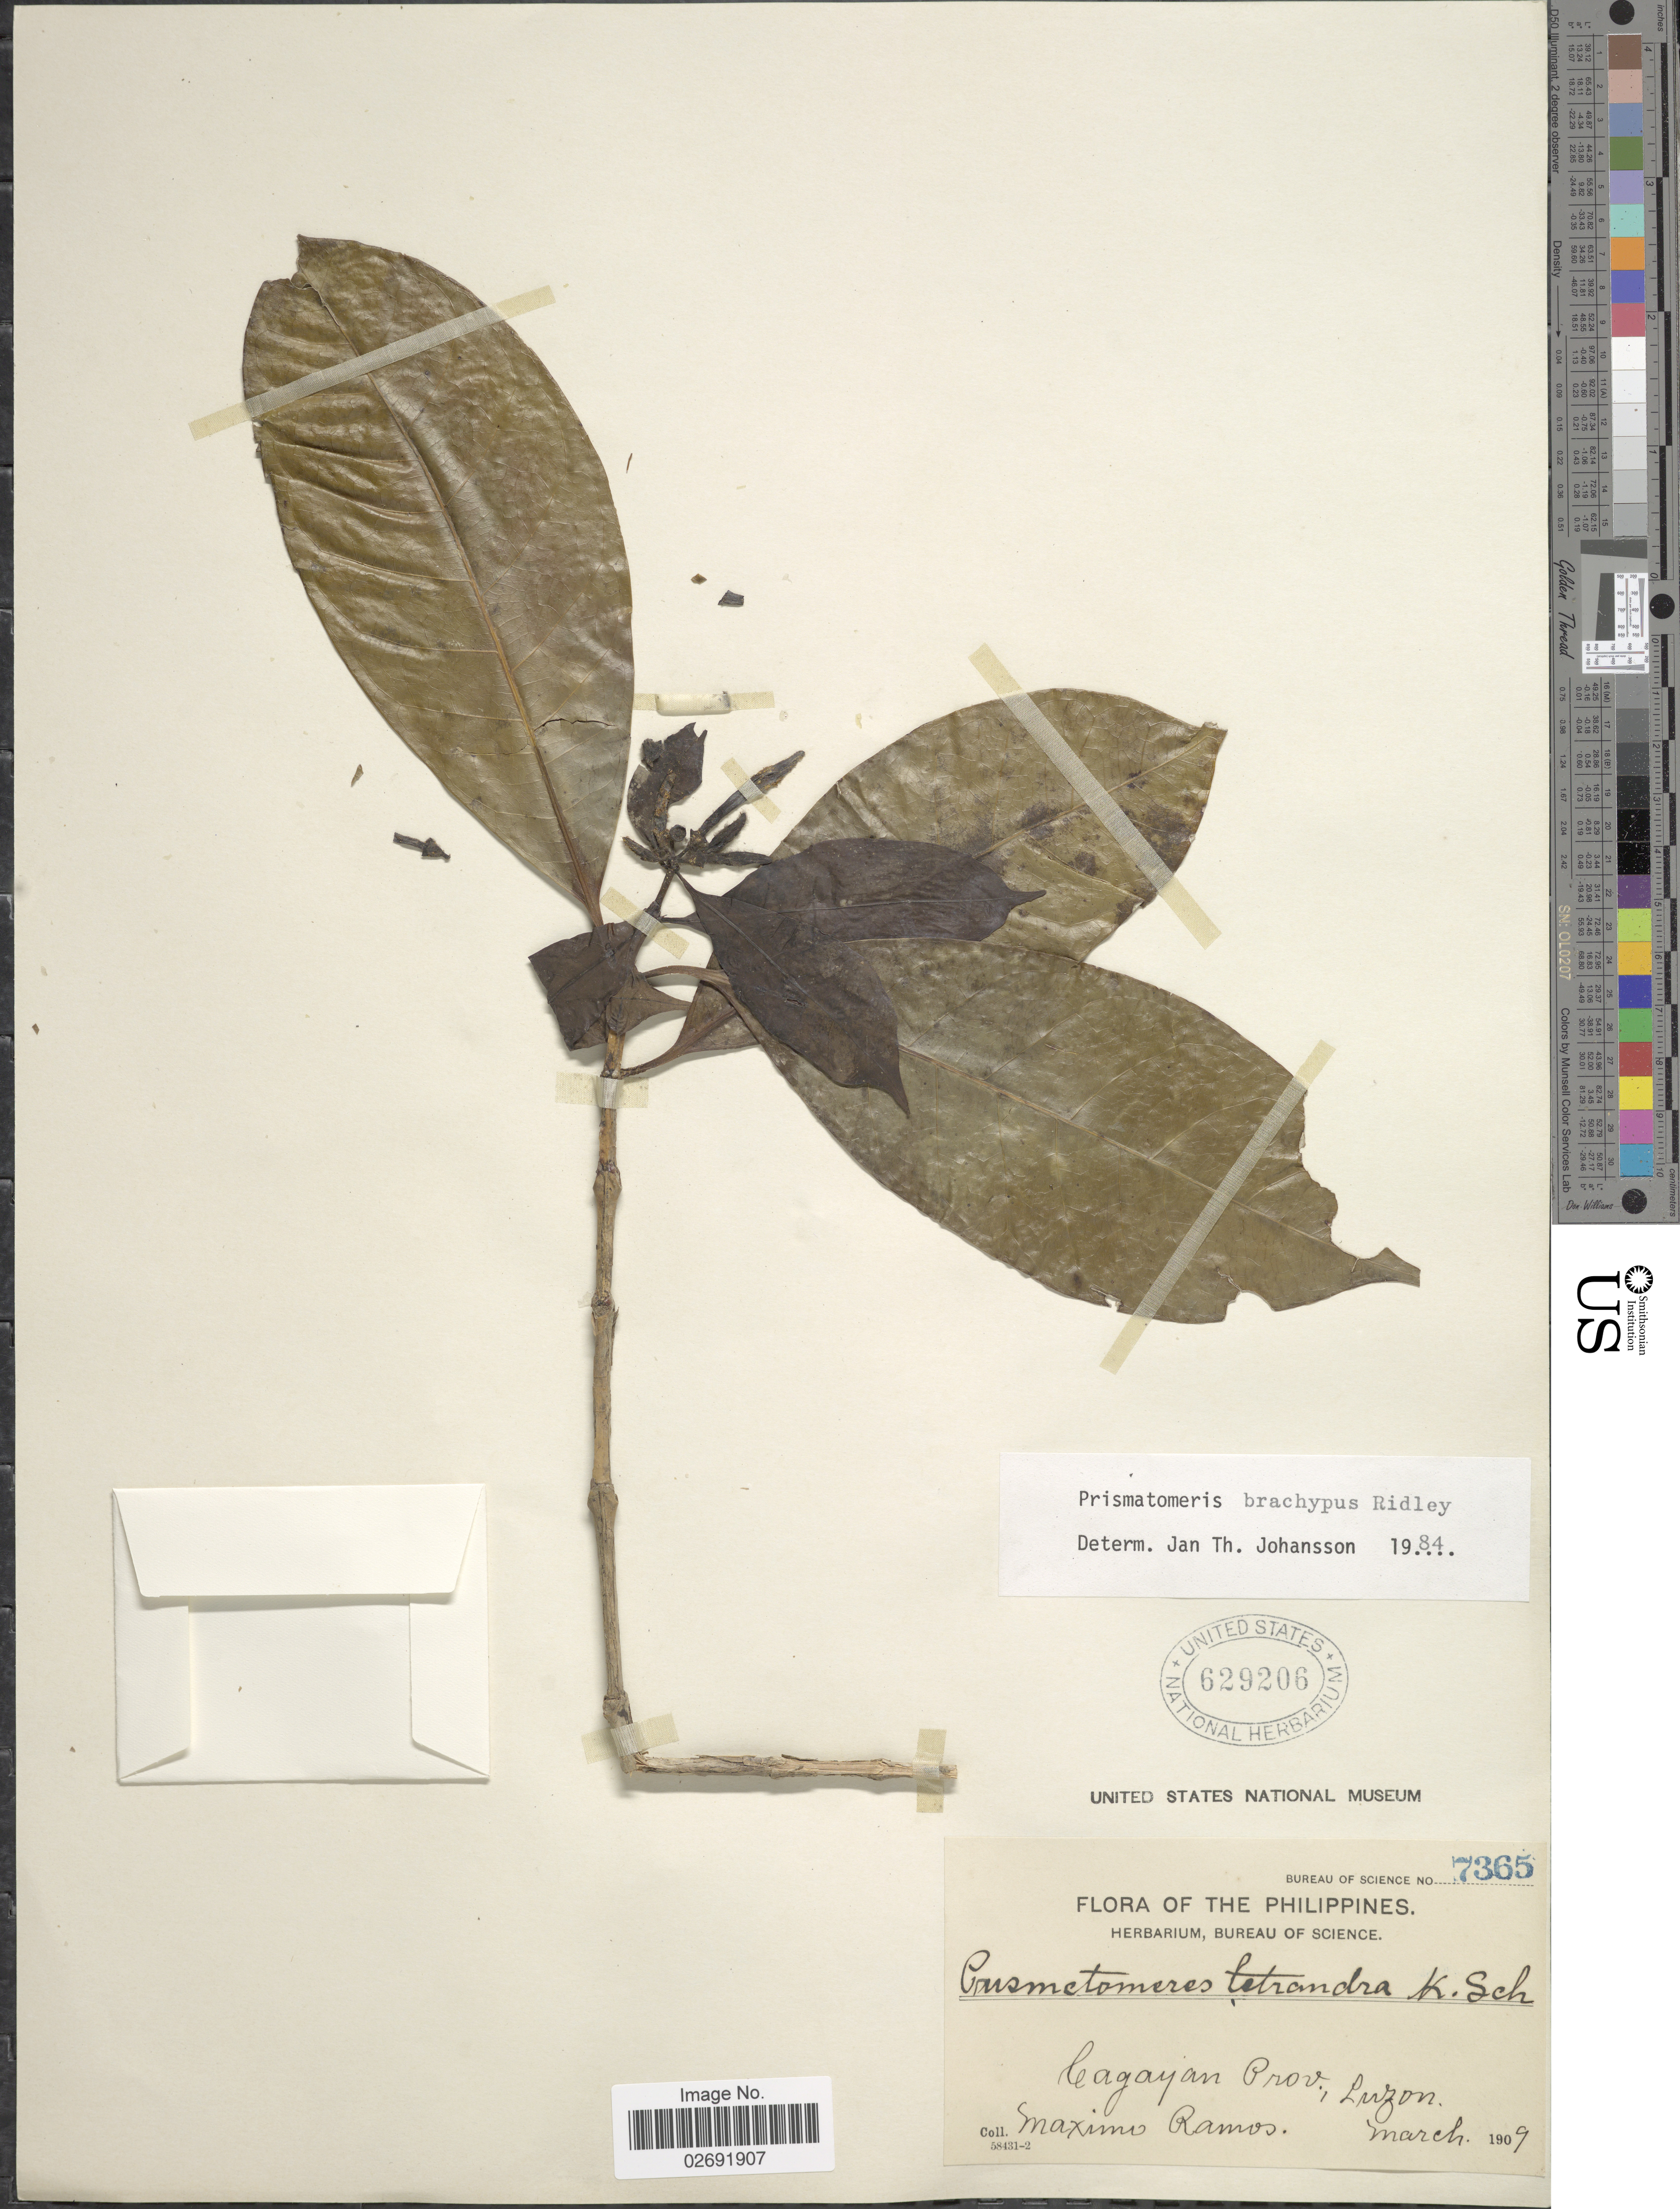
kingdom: Plantae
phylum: Tracheophyta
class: Magnoliopsida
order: Gentianales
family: Rubiaceae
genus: Prismatomeris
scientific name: Prismatomeris brachypus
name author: Ridl.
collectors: M. Ramos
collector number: Bureau of Science 7365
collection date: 1909-03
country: Philippines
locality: Cagayan Prov., Luzon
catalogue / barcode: US 629206